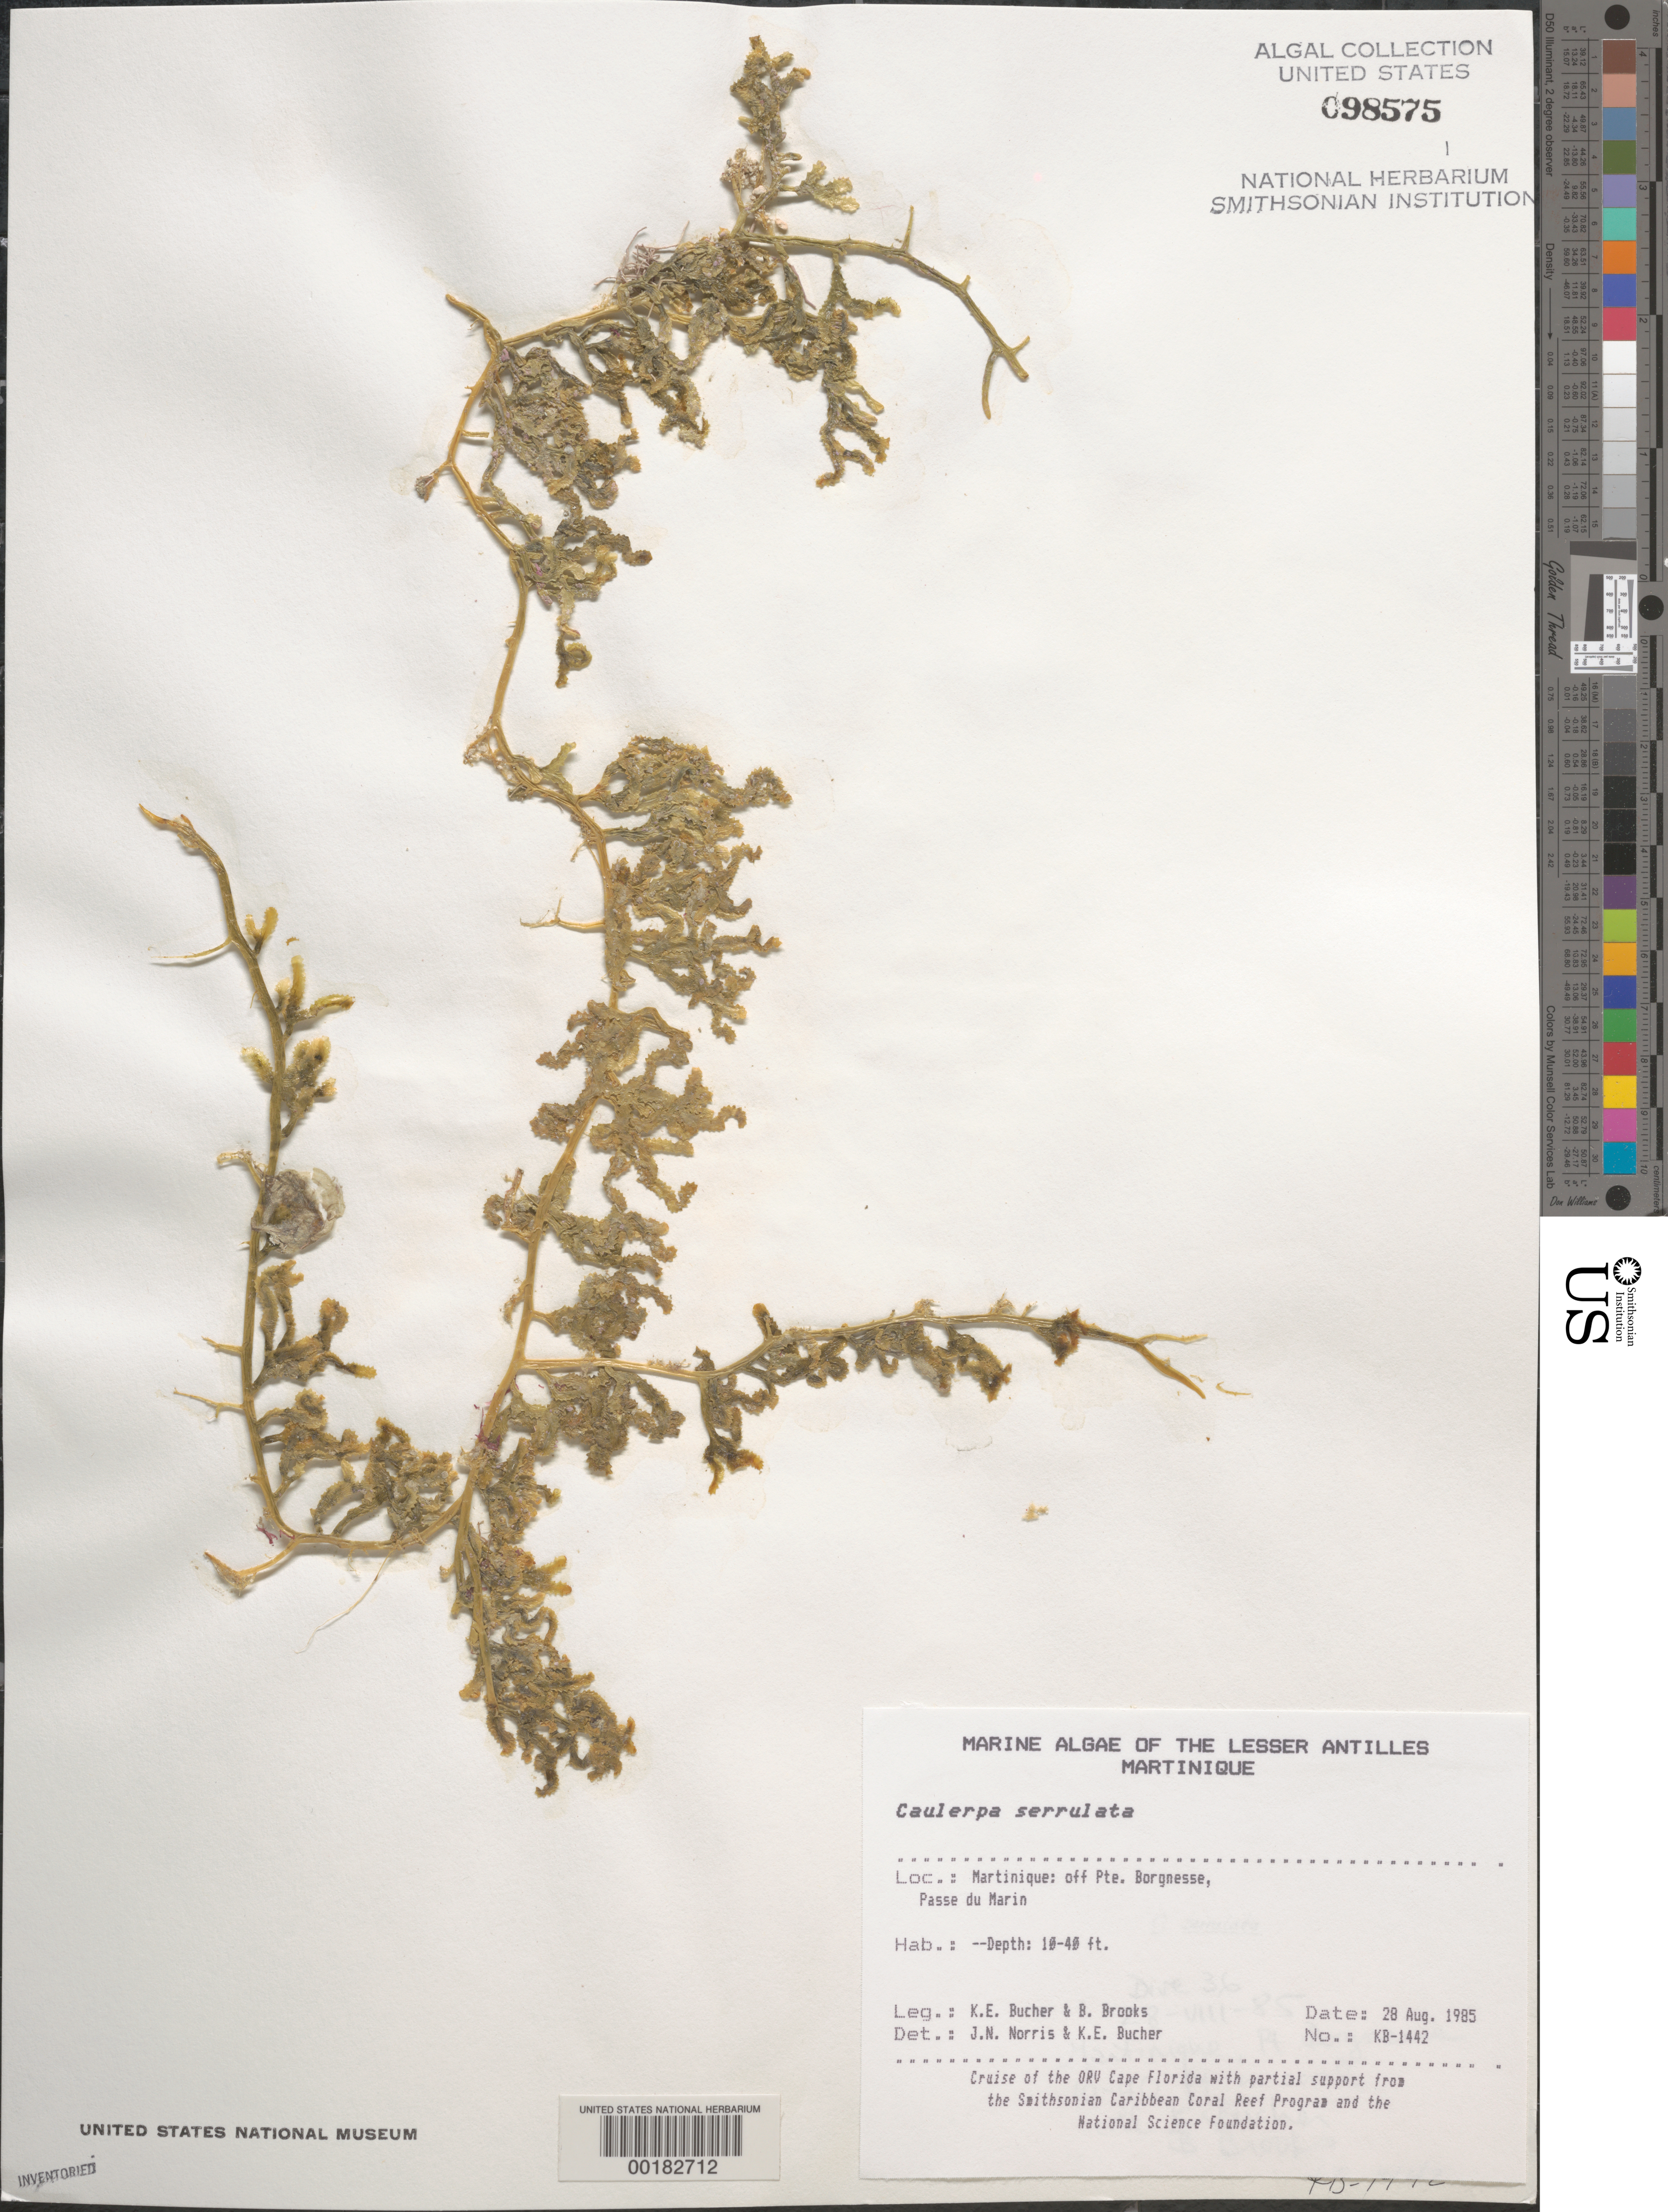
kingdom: Plantae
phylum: Chlorophyta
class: Ulvophyceae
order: Bryopsidales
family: Caulerpaceae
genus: Caulerpa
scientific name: Caulerpa serrulata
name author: (Forssk.) J. Agardh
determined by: Norris, J. N.; Bucher, K. E.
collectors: K. E. Bucher & B. Brooks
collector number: Kb-1442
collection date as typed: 28 Aug 1985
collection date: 1985-08-28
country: Martinique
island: Martinique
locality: Passe du Marin, off Pointe Borgnesse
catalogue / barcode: US 98575